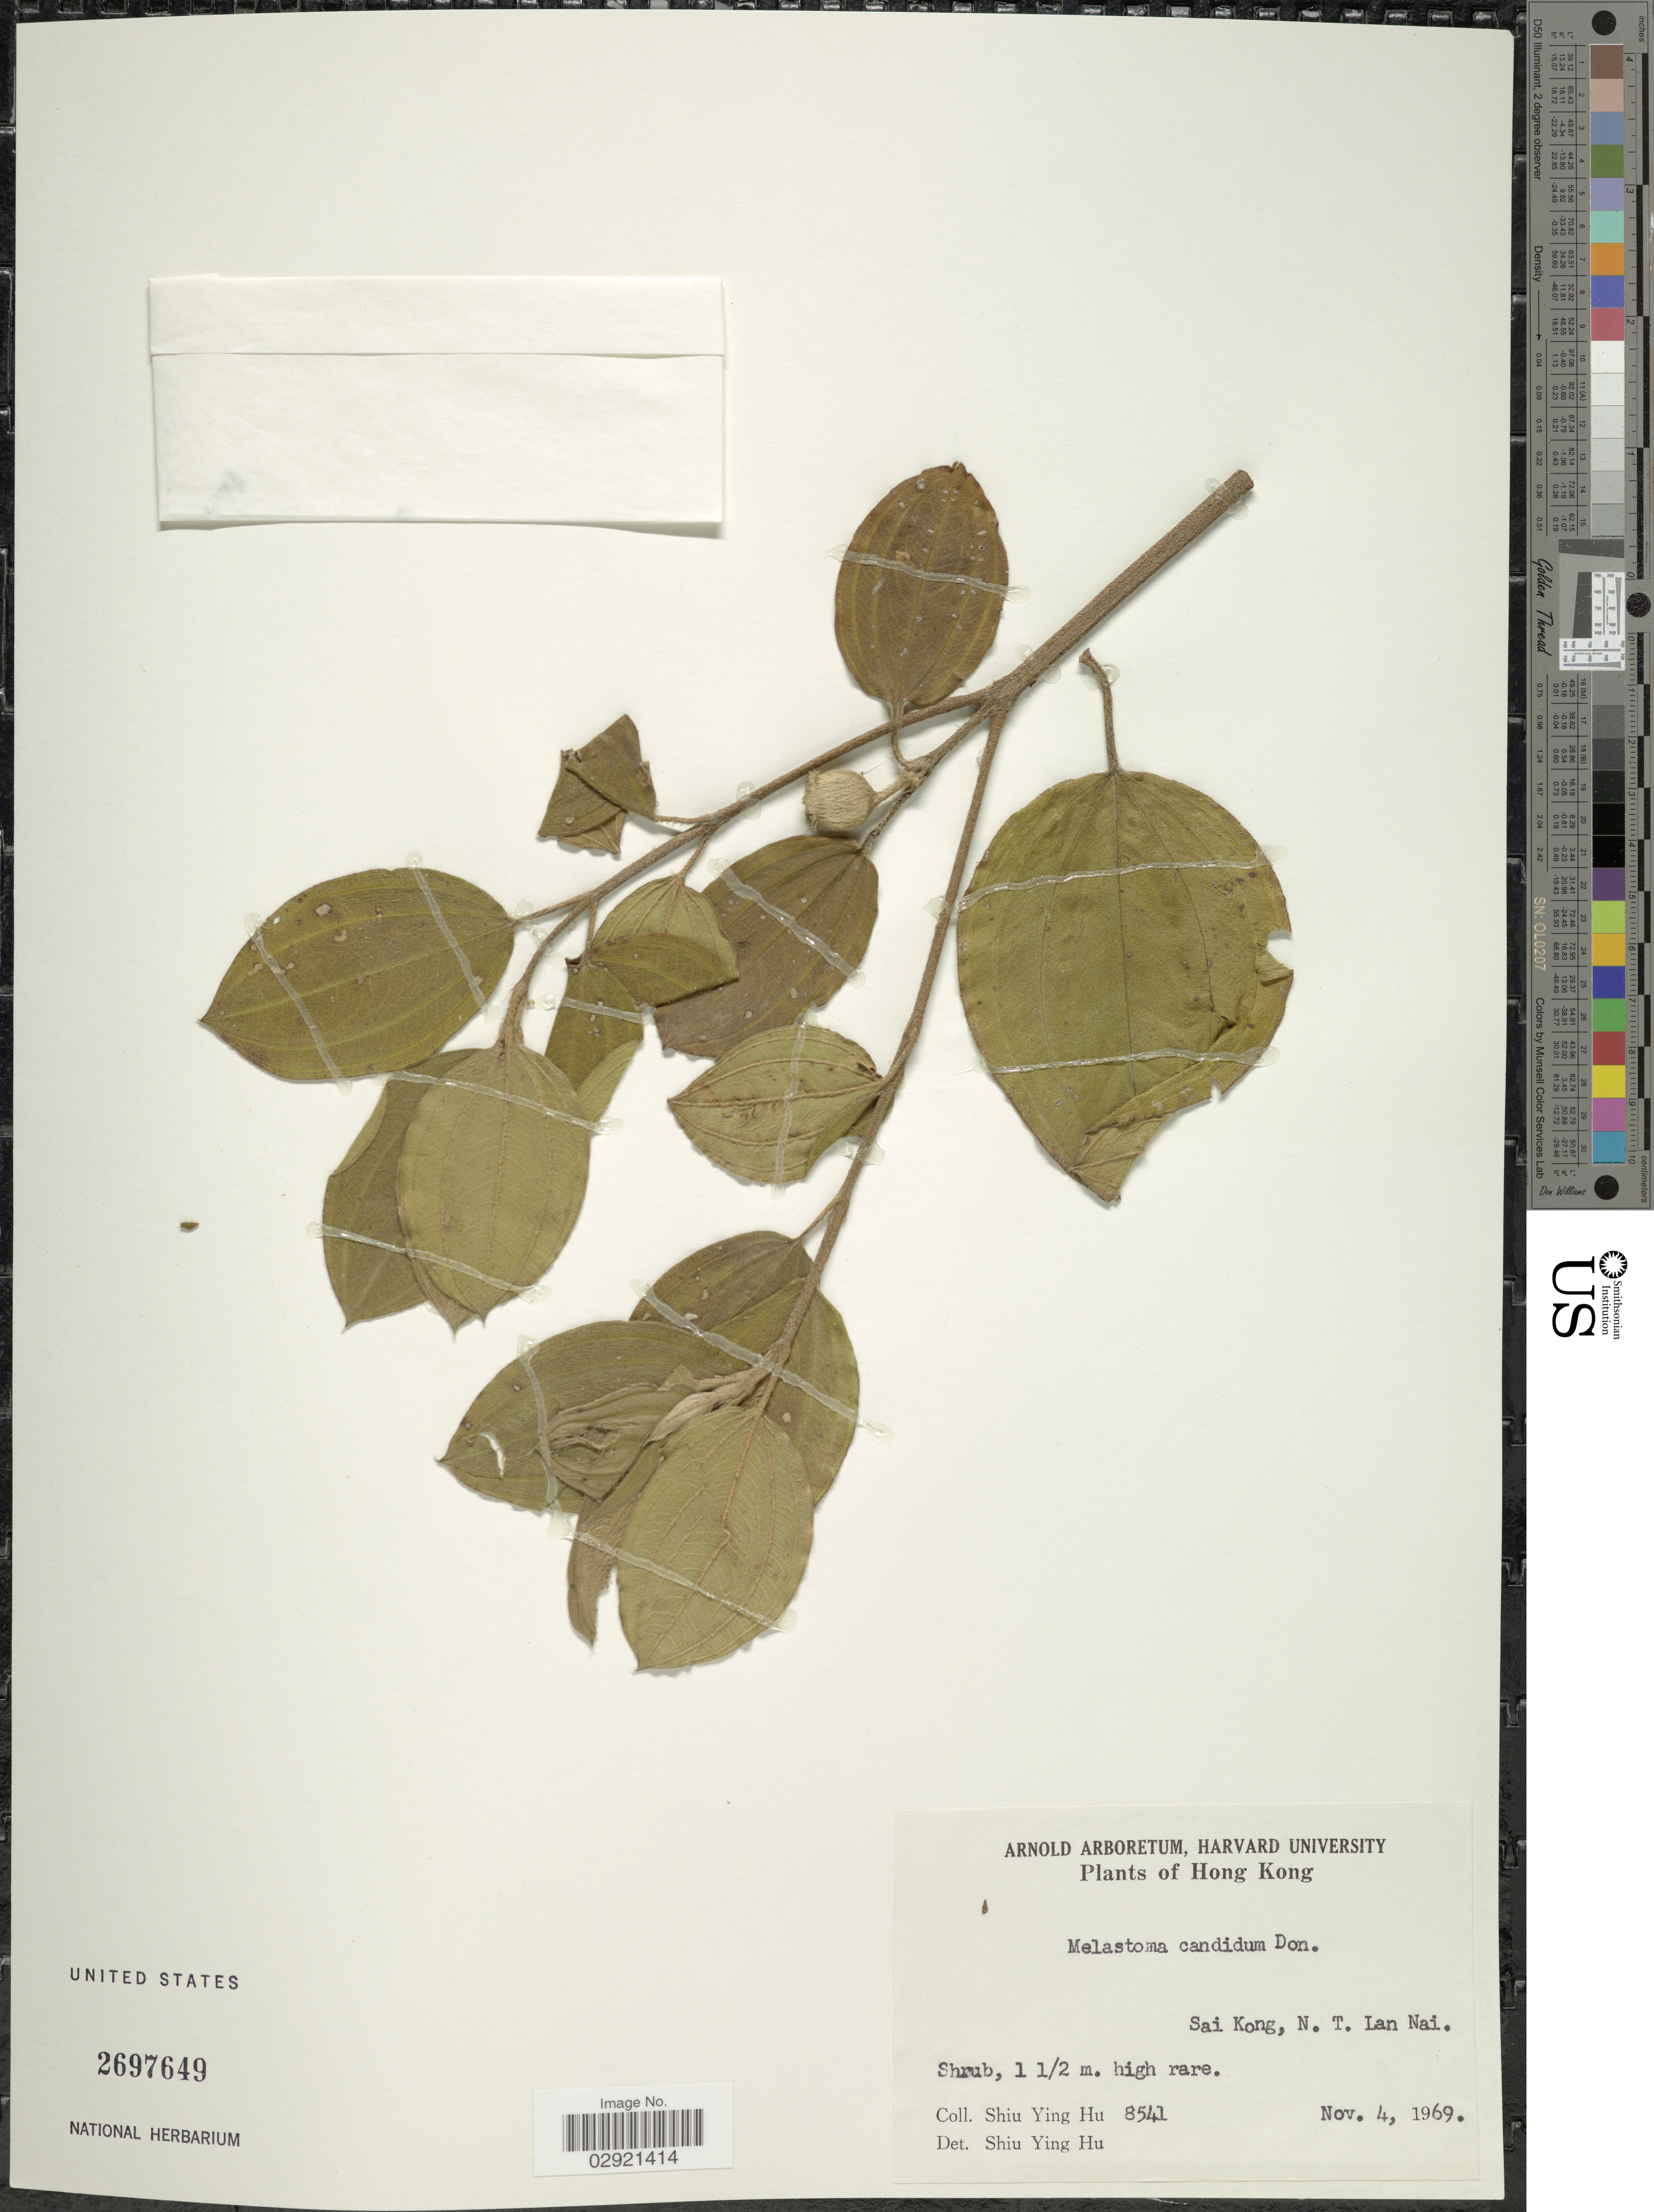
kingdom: Plantae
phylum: Tracheophyta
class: Magnoliopsida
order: Myrtales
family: Melastomataceae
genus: Melastoma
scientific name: Melastoma candidum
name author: D. Don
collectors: S. Y. Hu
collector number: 8541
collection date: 1969-11-04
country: China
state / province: Hong Kong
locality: Sai Kong, N. T. Lan Nai.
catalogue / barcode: US 2697649